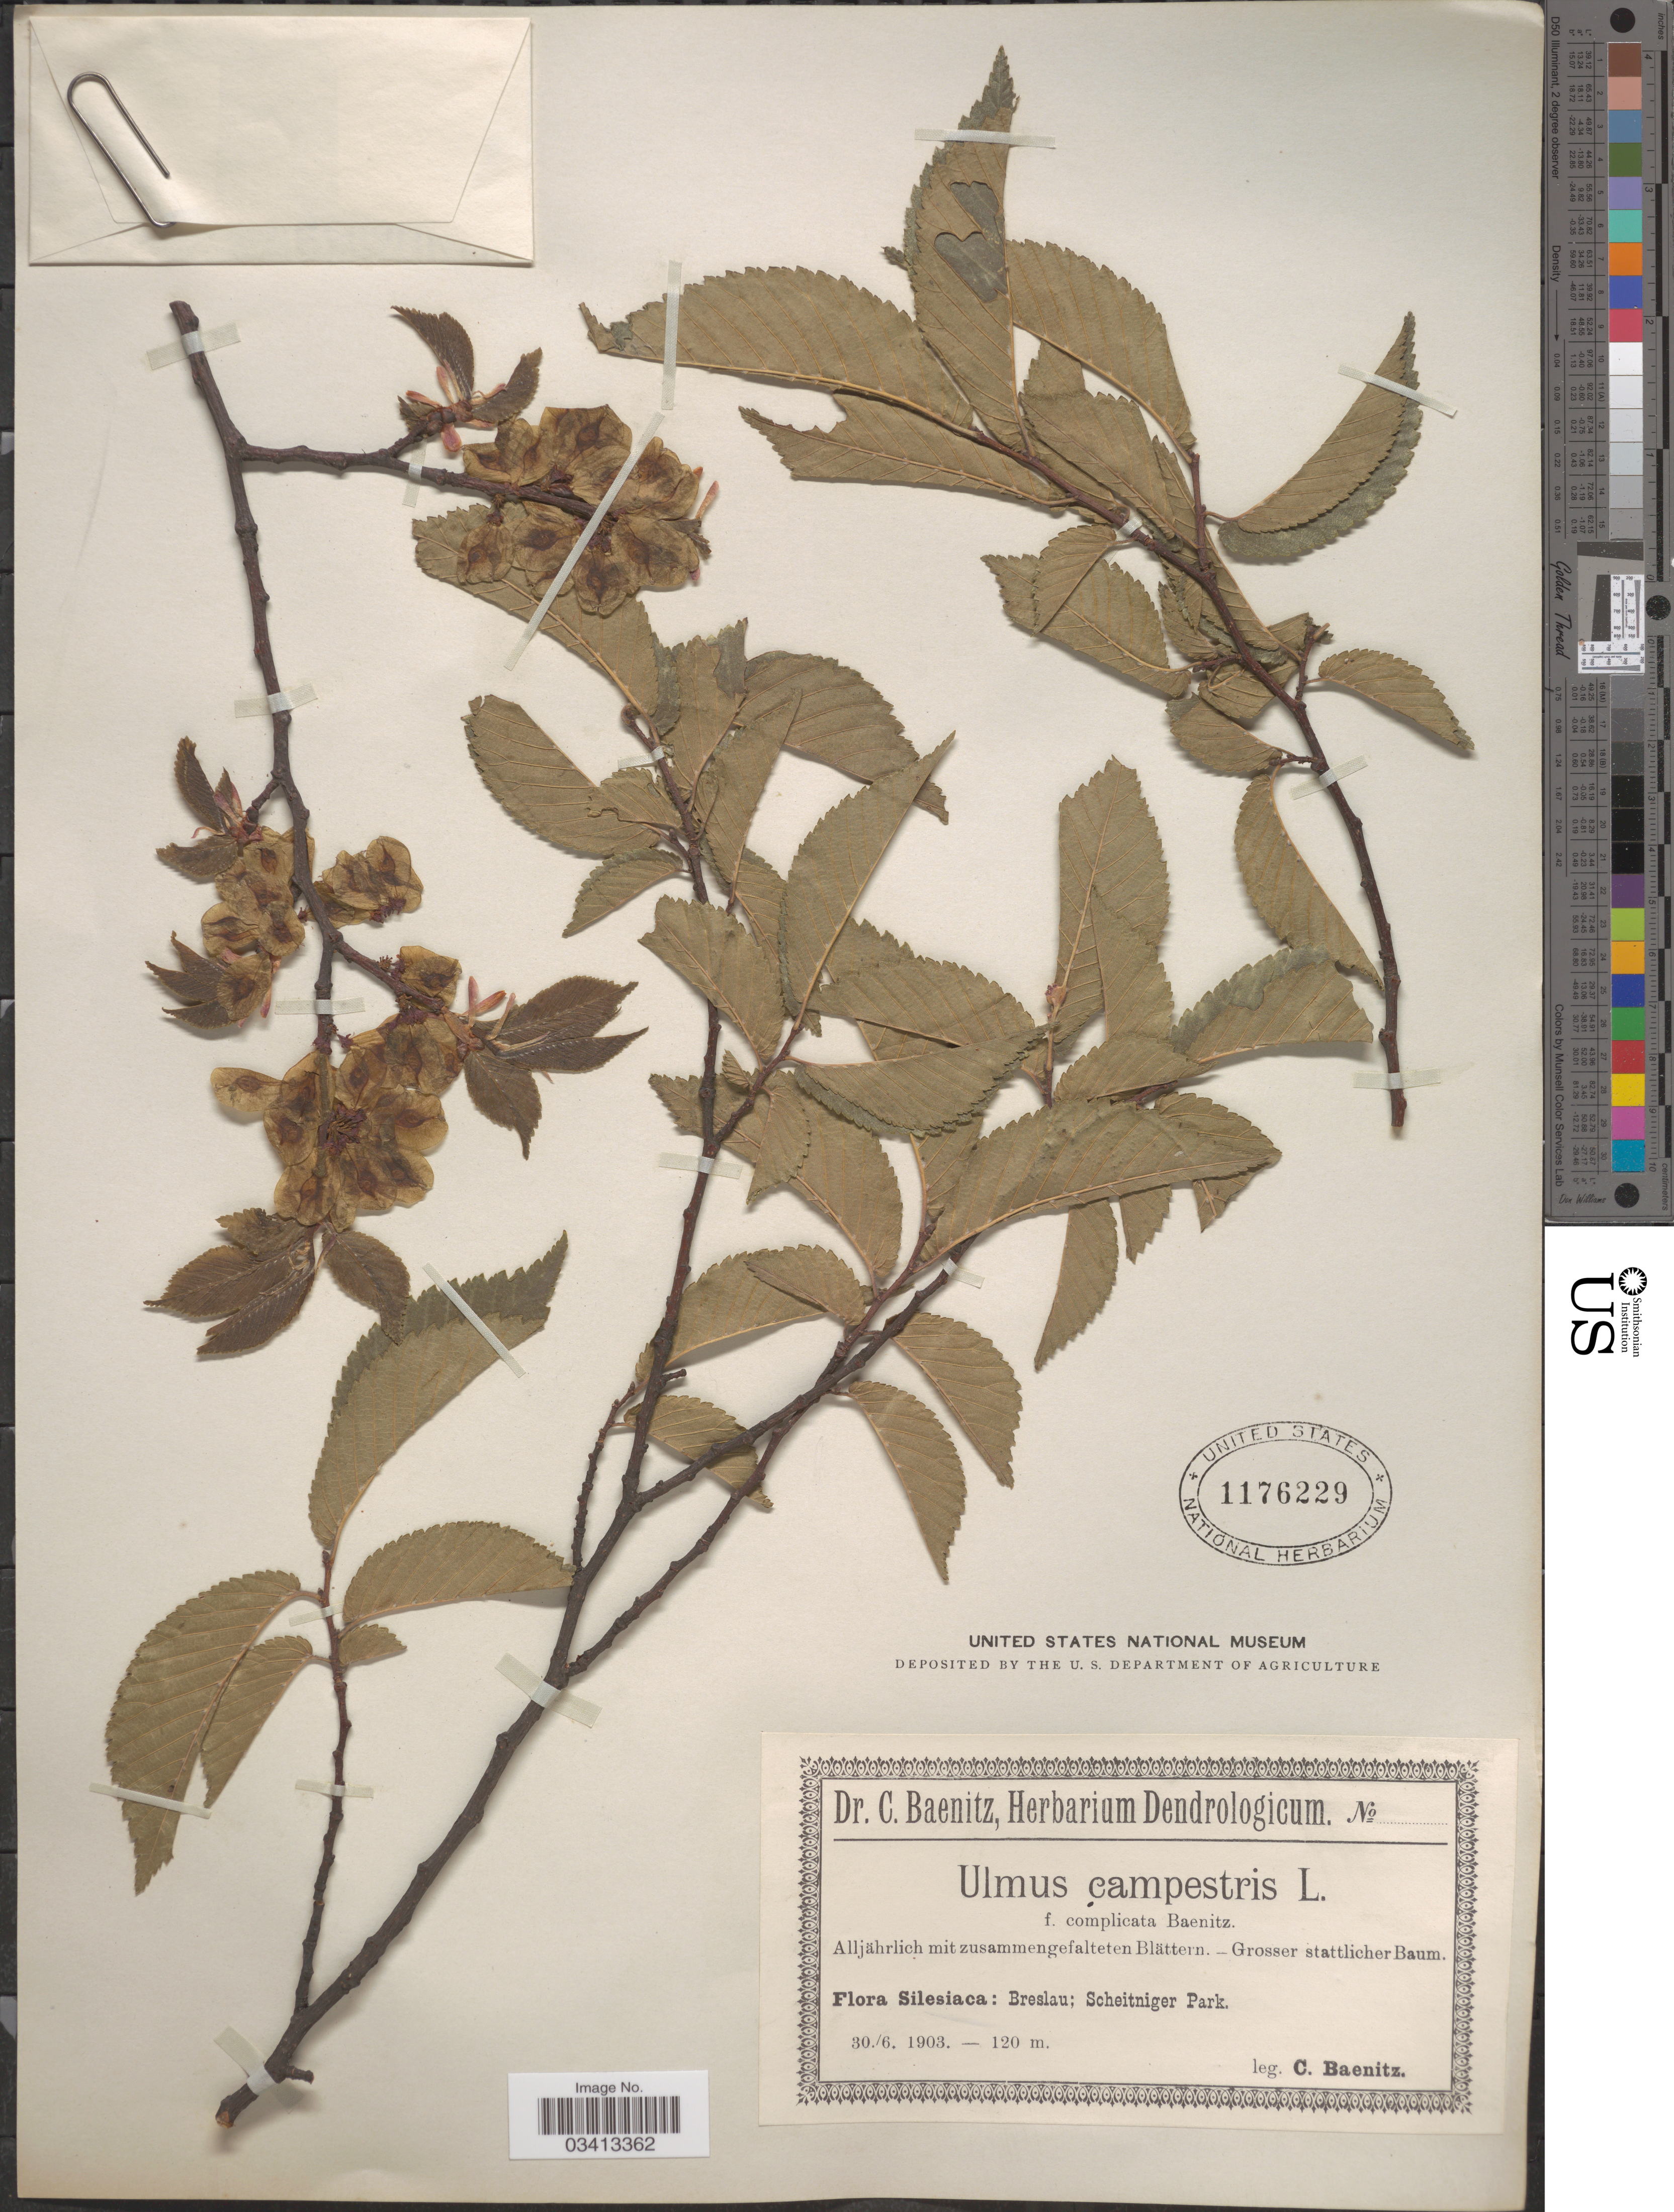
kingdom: Plantae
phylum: Tracheophyta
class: Magnoliopsida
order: Rosales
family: Ulmaceae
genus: Ulmus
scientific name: Ulmus campestris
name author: L.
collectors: C. G. Baenitz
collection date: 1903-06-30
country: Poland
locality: Silesiaca: Breslau; Scheitniger Park.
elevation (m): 120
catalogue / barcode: US 1176229